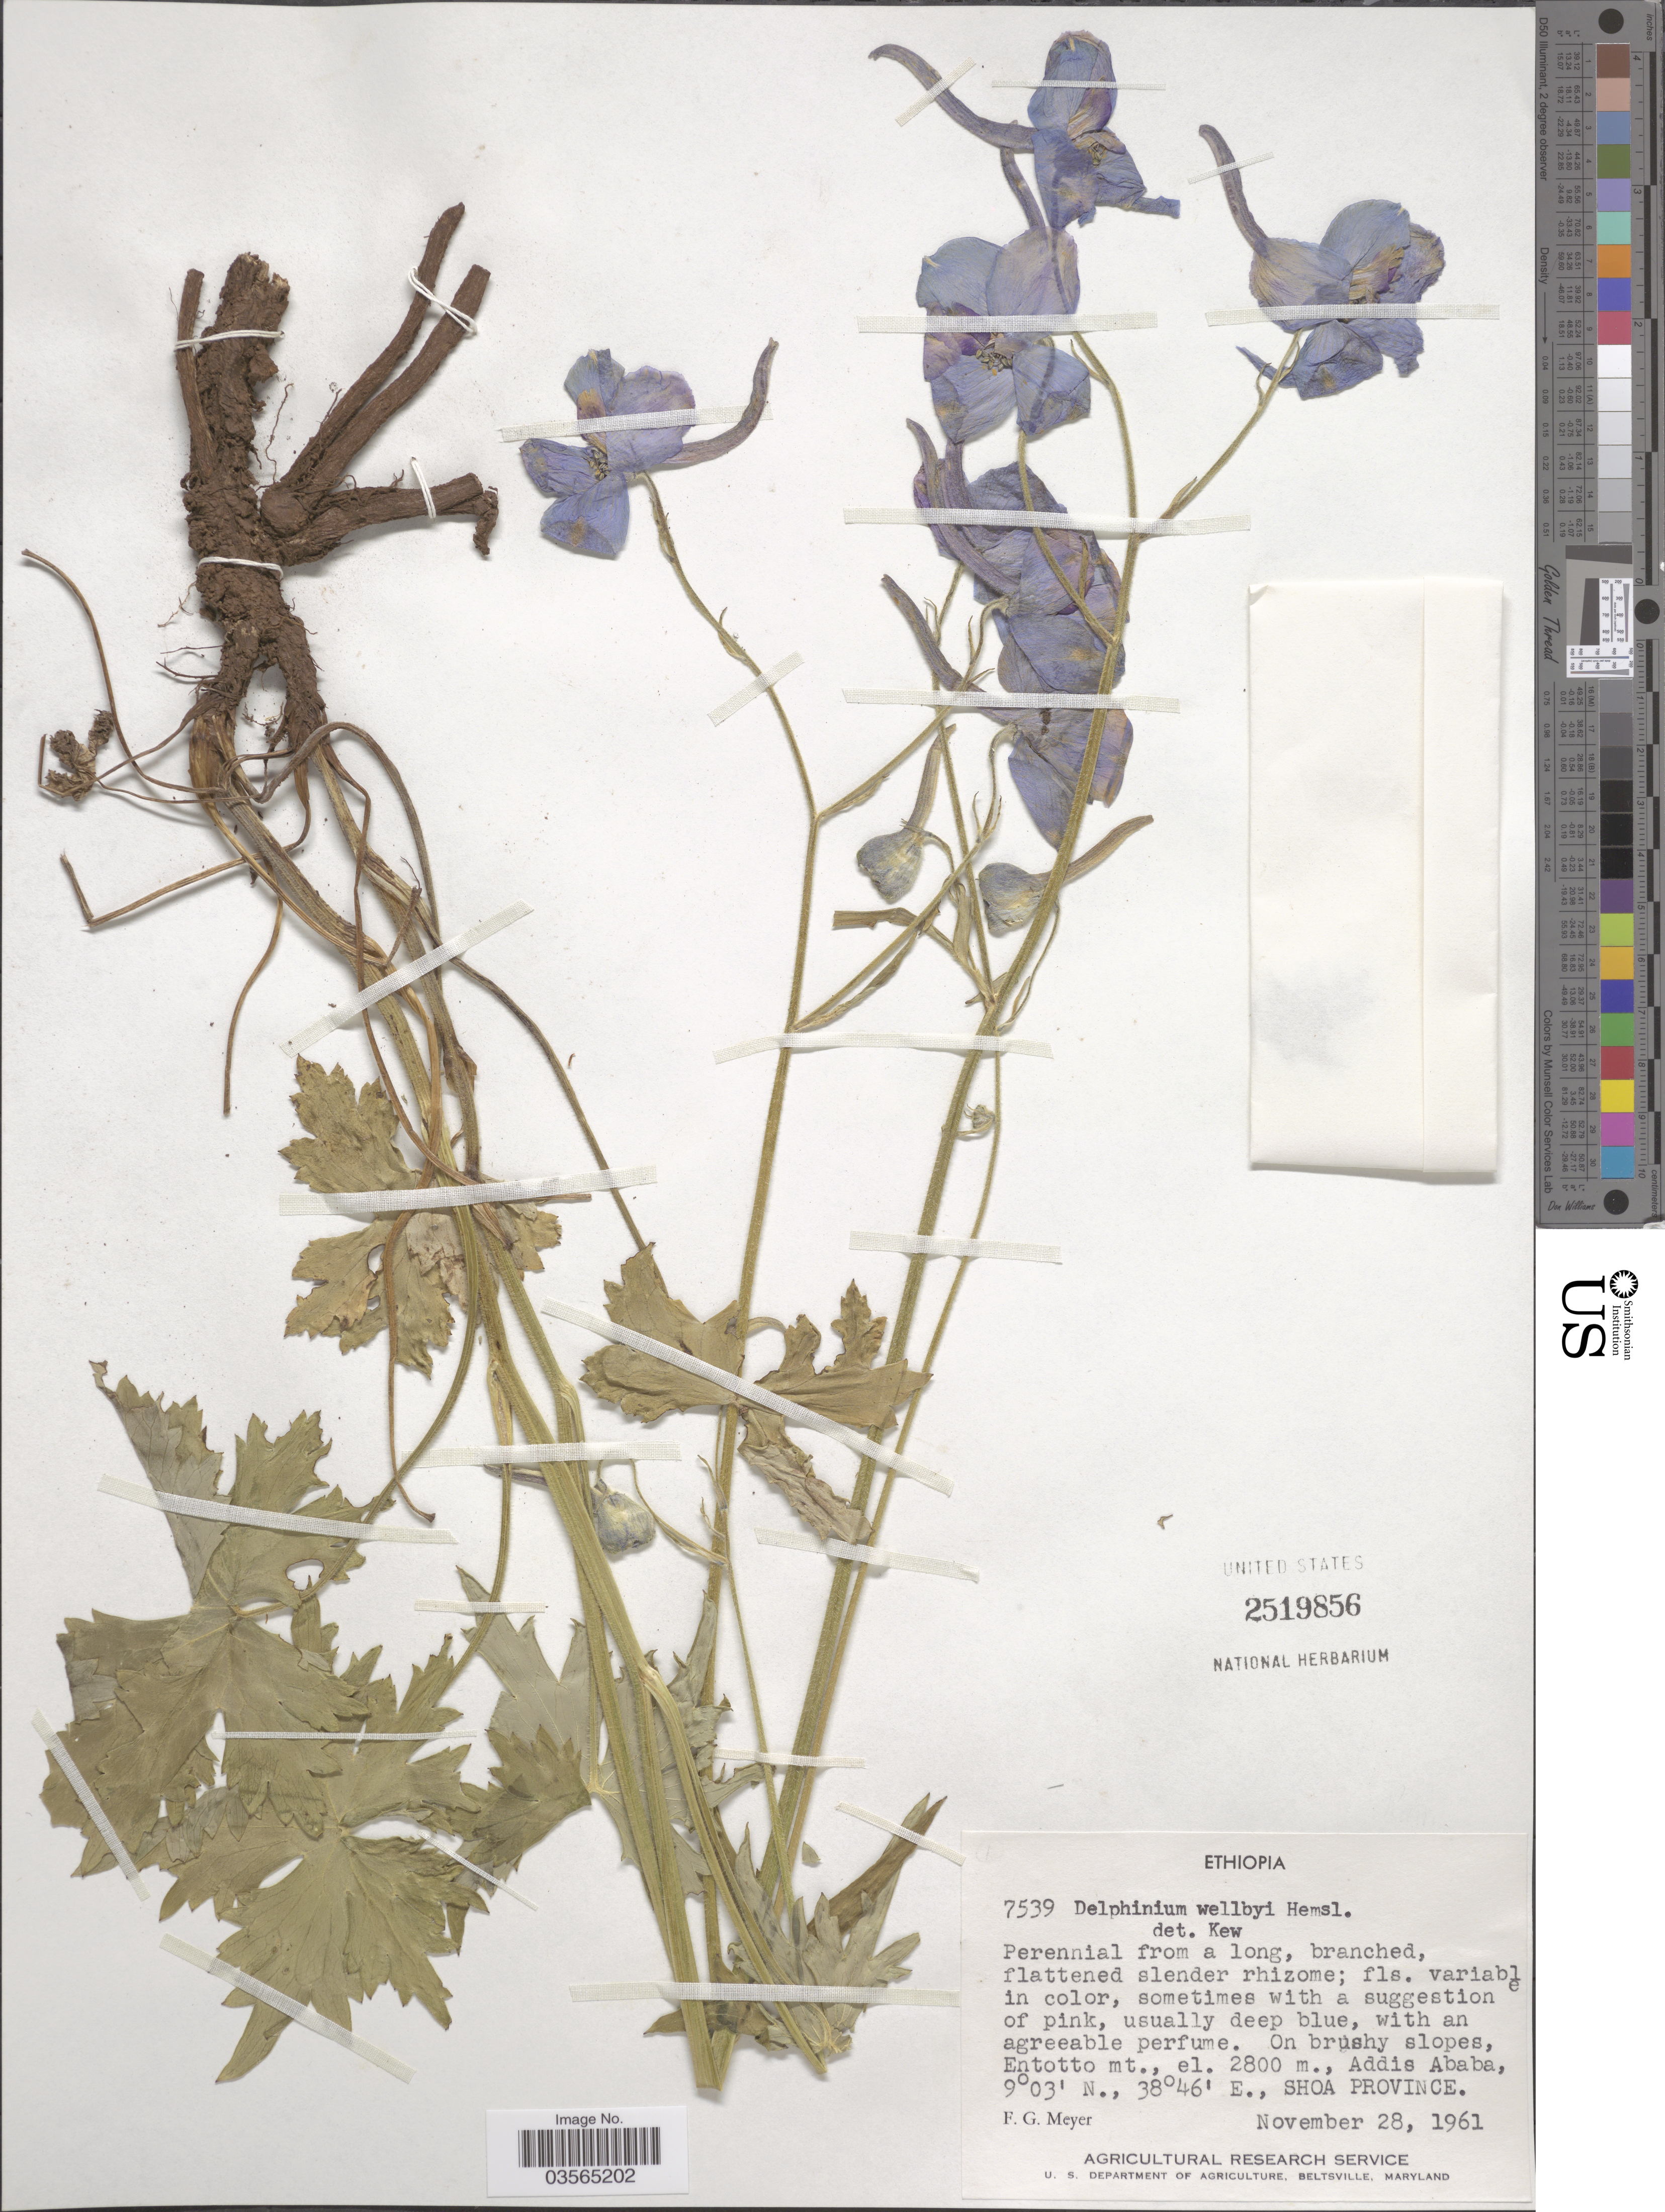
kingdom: Plantae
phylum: Tracheophyta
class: Magnoliopsida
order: Ranunculales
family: Ranunculaceae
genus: Delphinium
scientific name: Delphinium wellbyi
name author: Hemsl.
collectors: F. G. Meyer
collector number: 7539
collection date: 1961-11-28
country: Ethiopia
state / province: Addis Ababa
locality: Entotto mt. Shoa Province.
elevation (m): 2800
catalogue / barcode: US 2519856